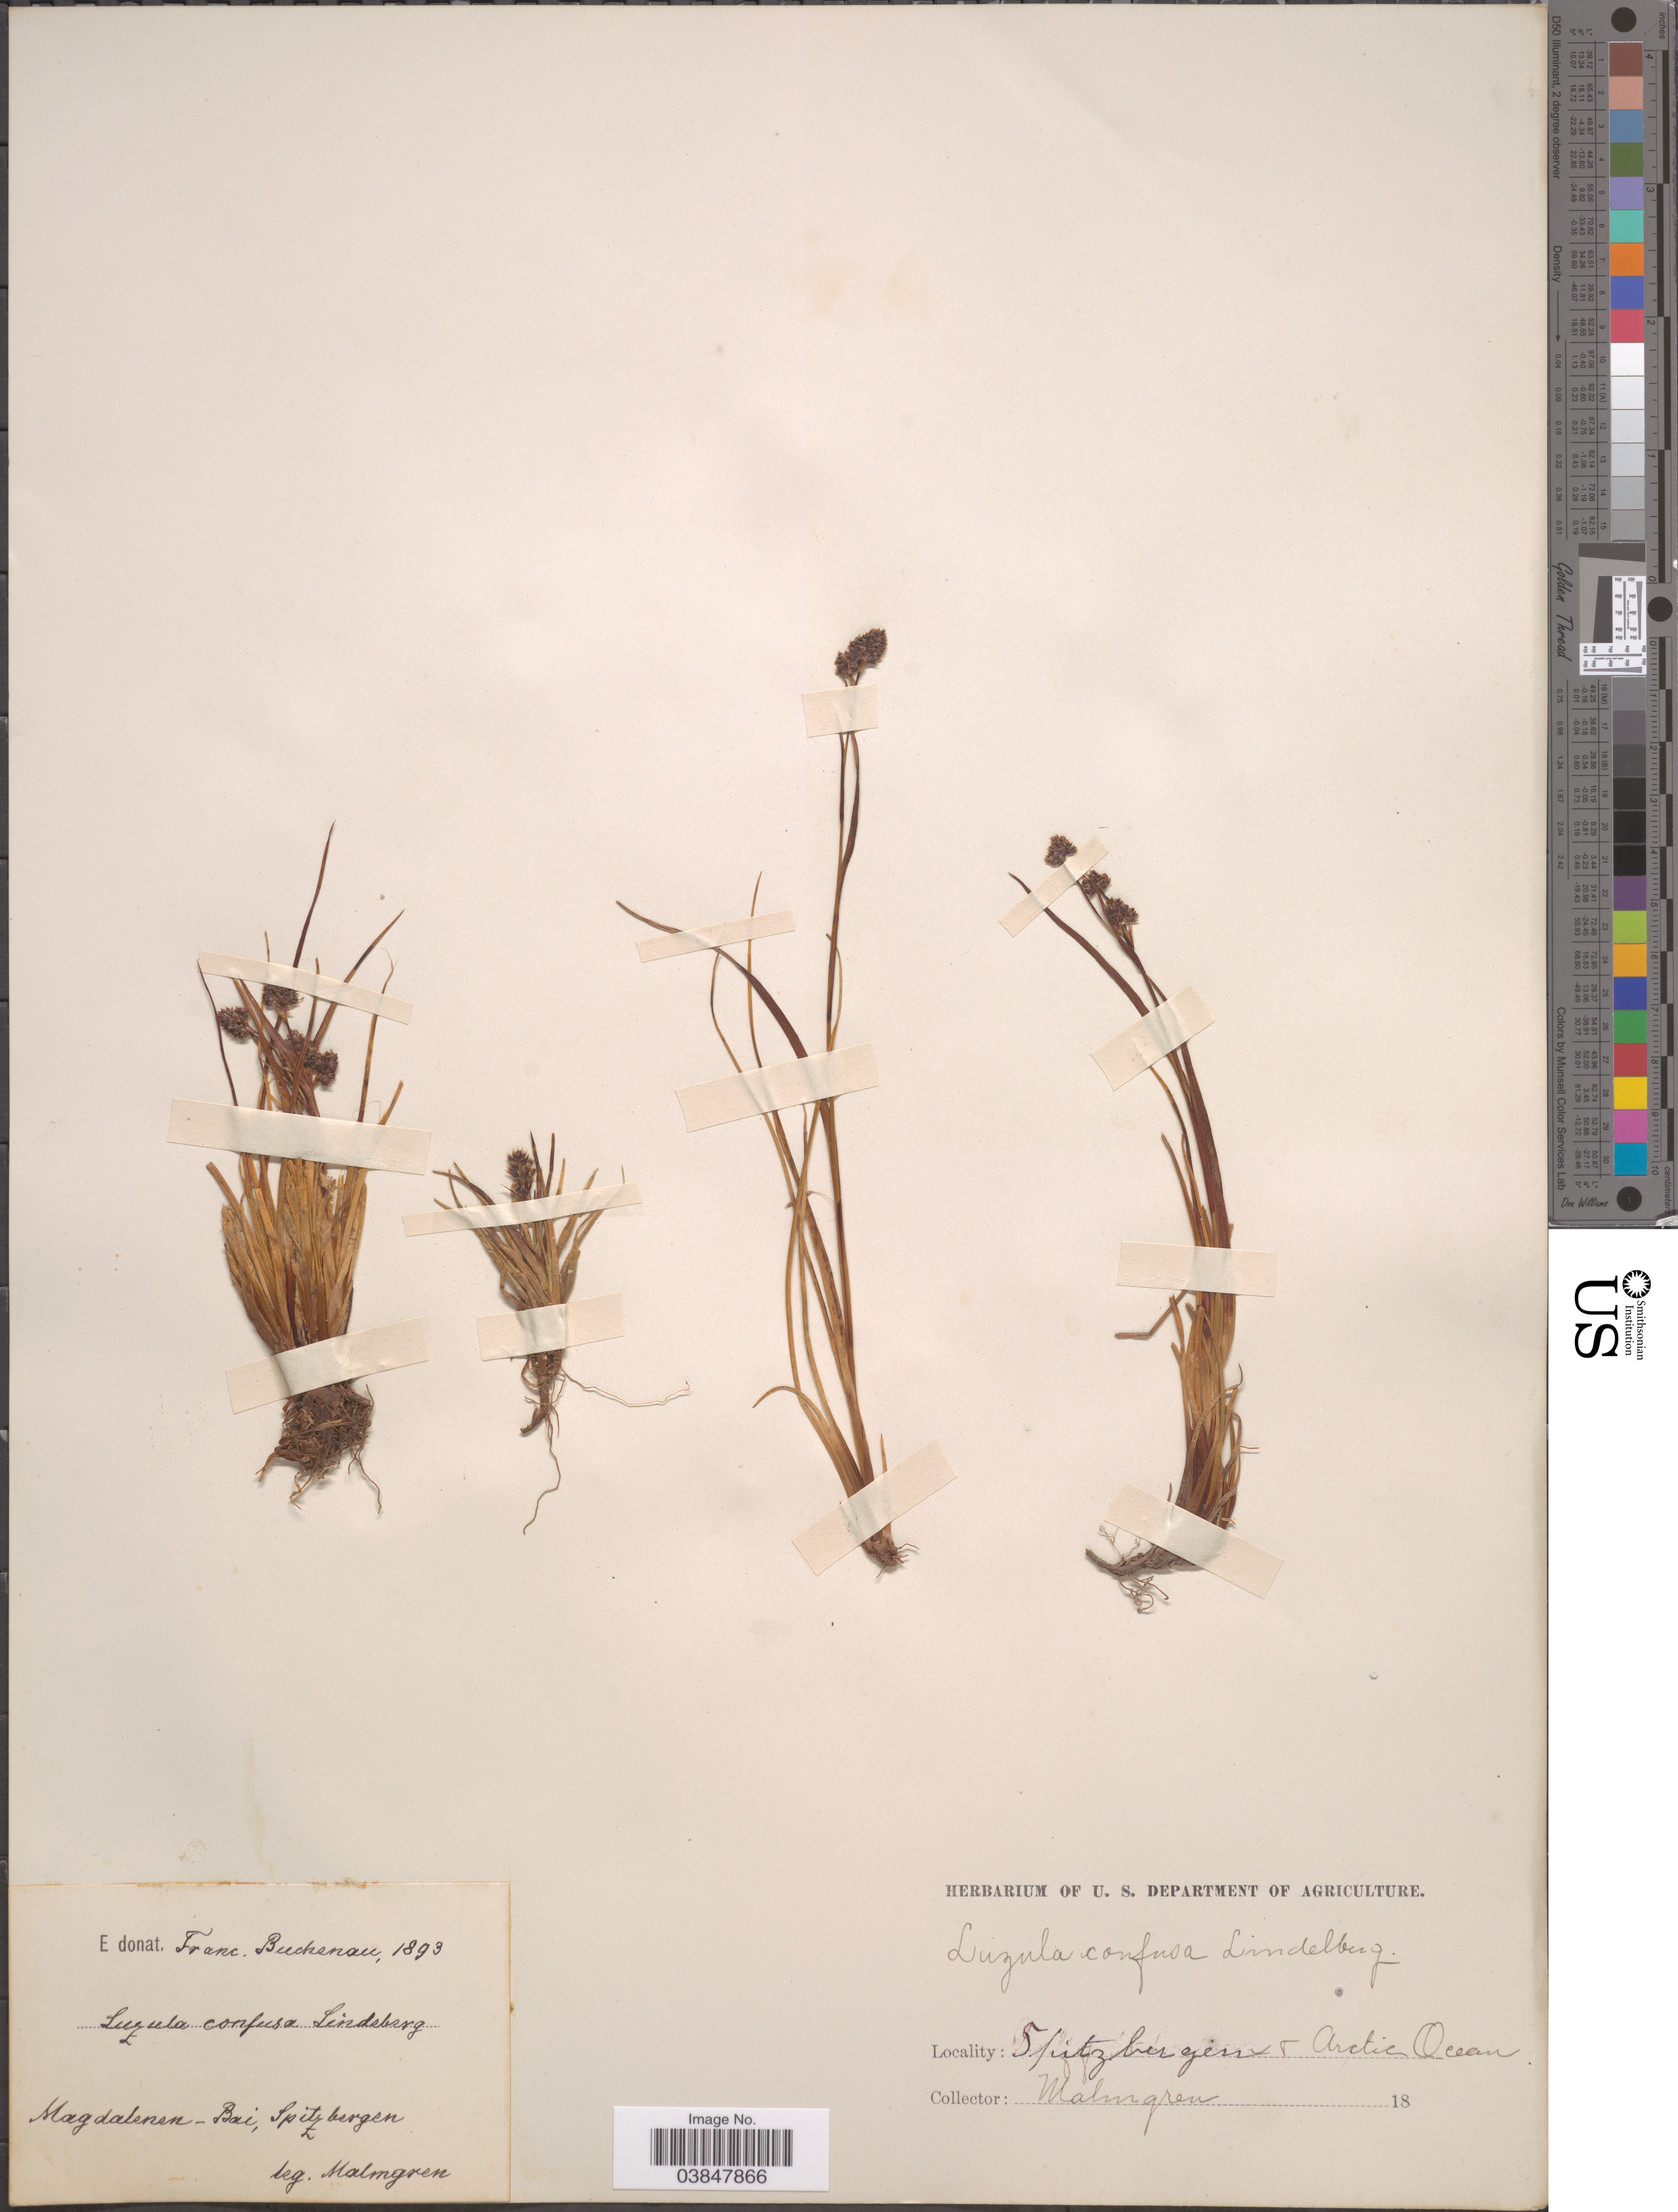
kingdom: Plantae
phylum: Tracheophyta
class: Liliopsida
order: Poales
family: Juncaceae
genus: Luzula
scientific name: Luzula confusa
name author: Lindeb.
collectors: Malmgren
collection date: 1893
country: Norway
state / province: Svalbard and Jan Mayen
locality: Magdalenen - Bai, Spitzbergen.